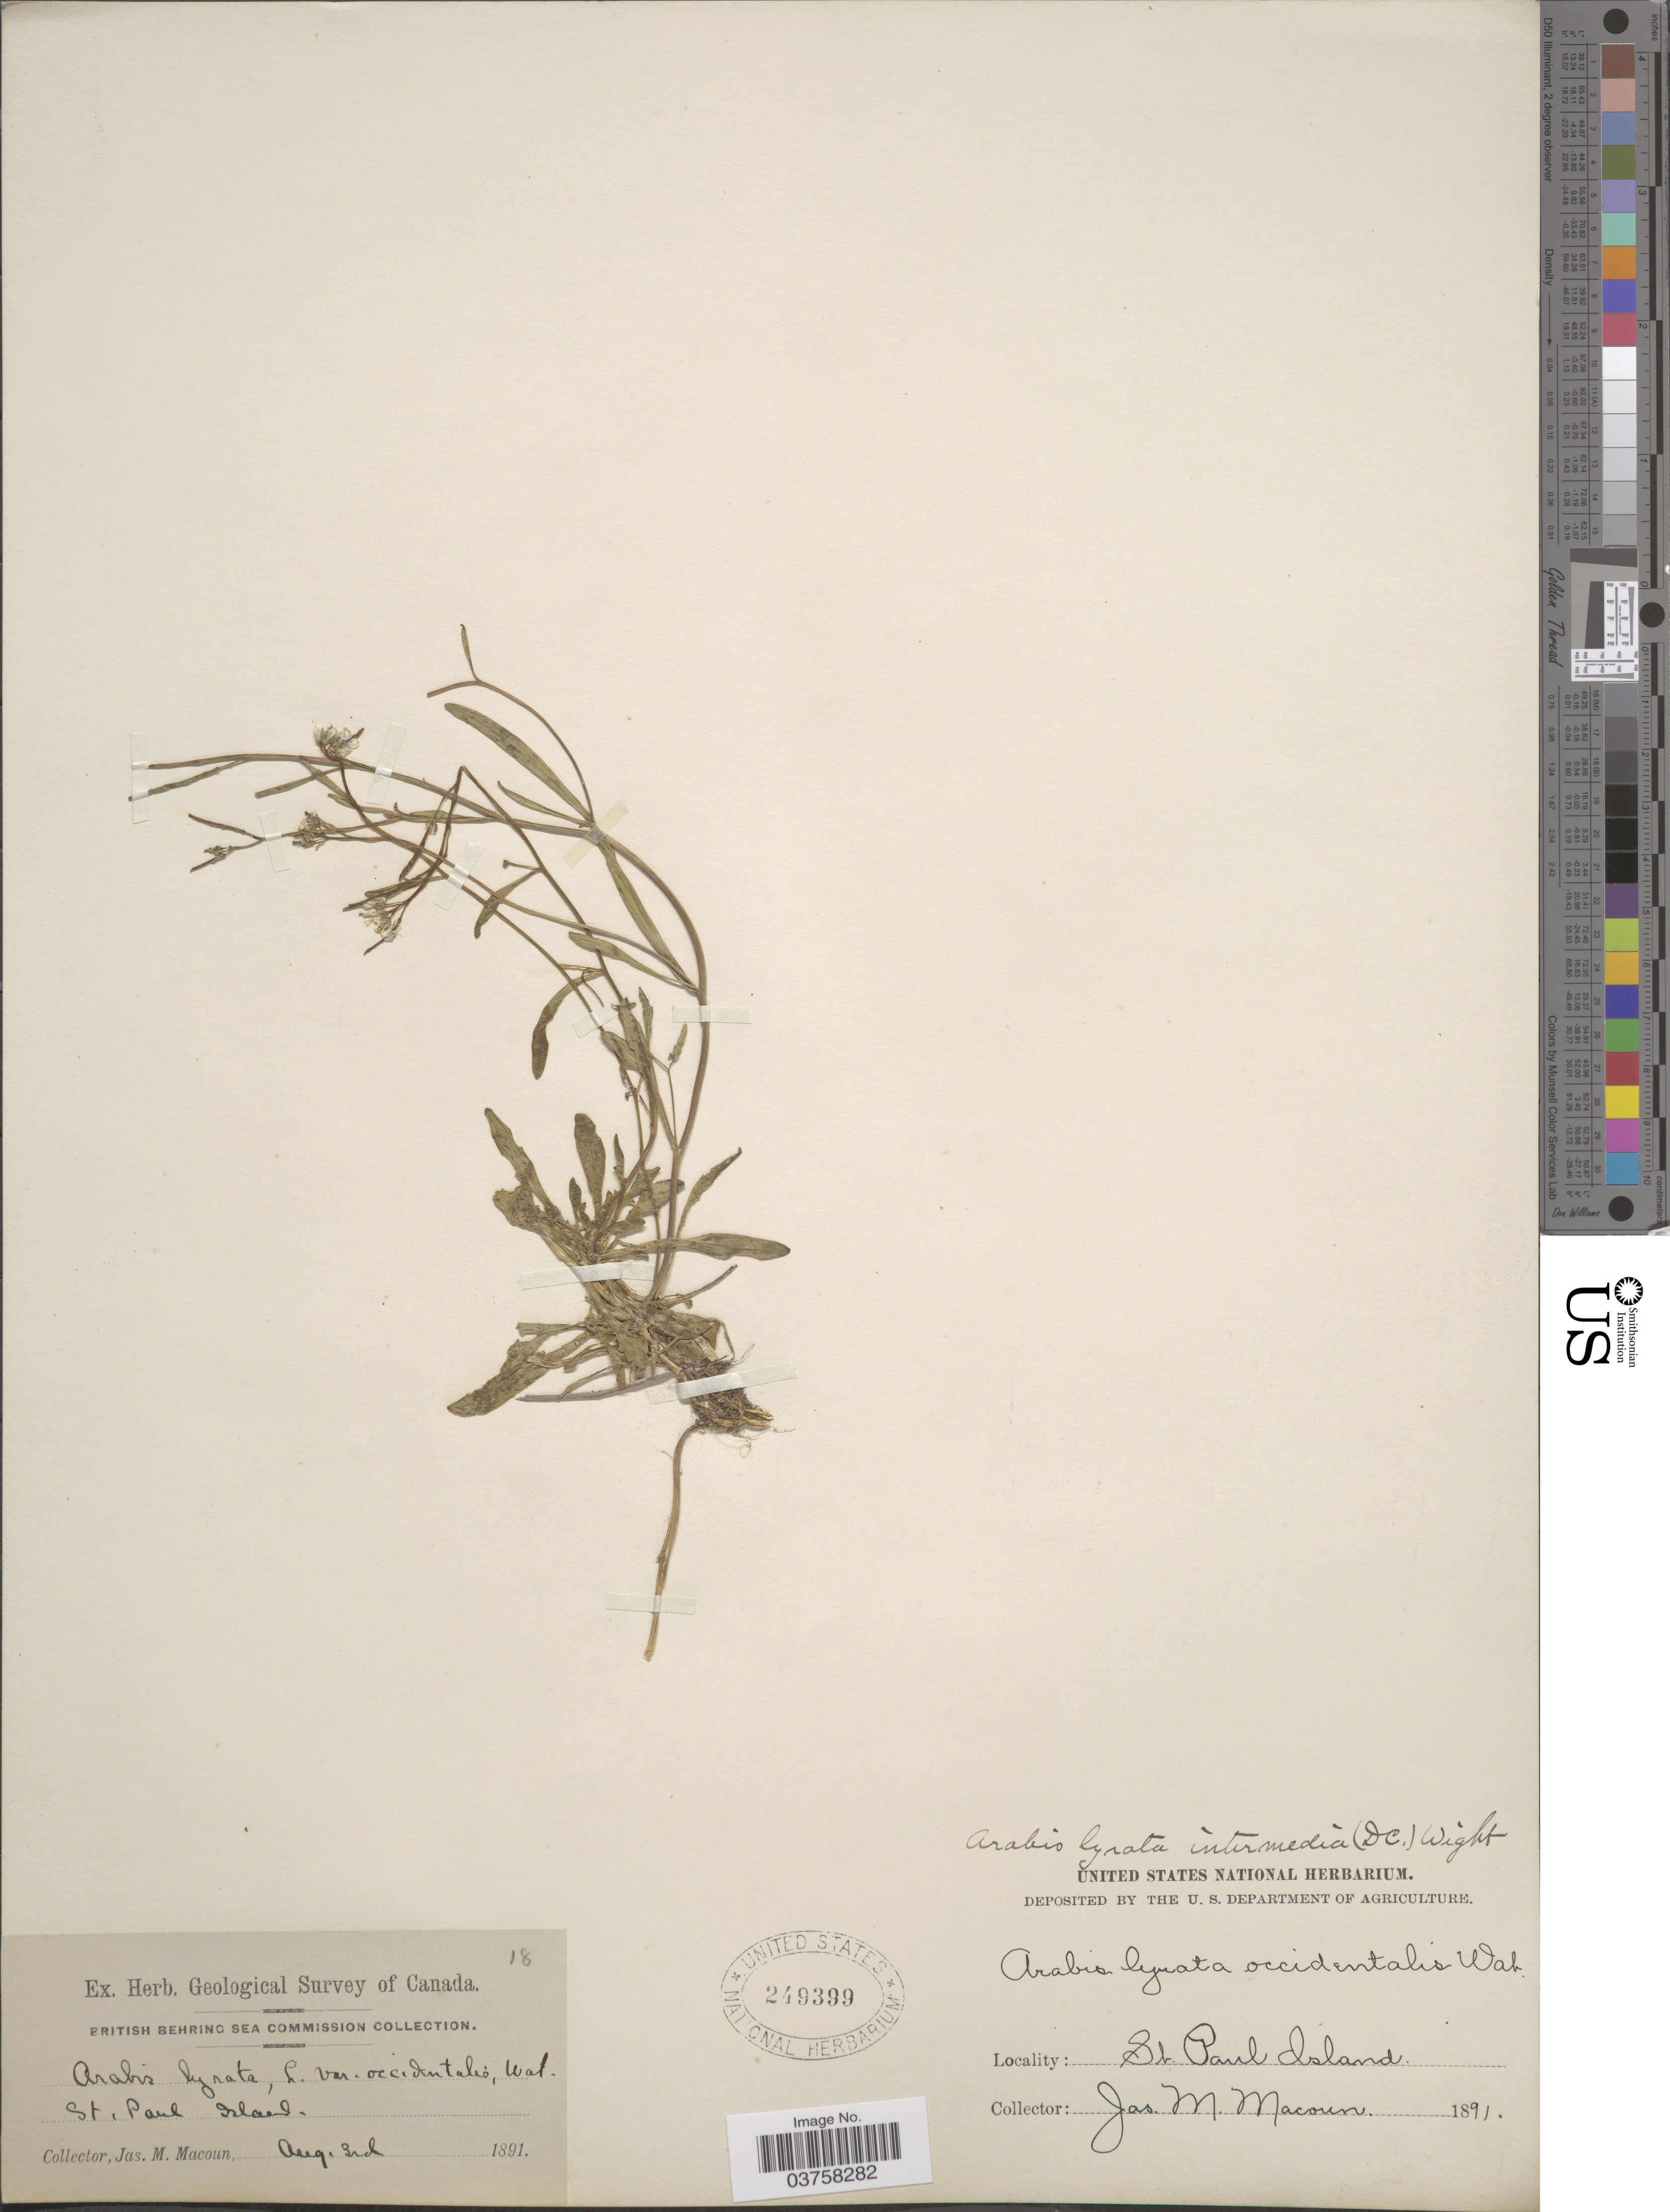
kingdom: Plantae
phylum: Tracheophyta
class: Magnoliopsida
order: Brassicales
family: Brassicaceae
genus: Arabidopsis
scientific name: Arabidopsis lyrata subsp. kamchatica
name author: (Fisch. ex DC.) O'Kane & Al-Shehbaz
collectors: J. M. Macoun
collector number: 18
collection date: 1891-08-03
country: United States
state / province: Alaska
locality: British Behring Sea. St. Paul Island.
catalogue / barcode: US 249399